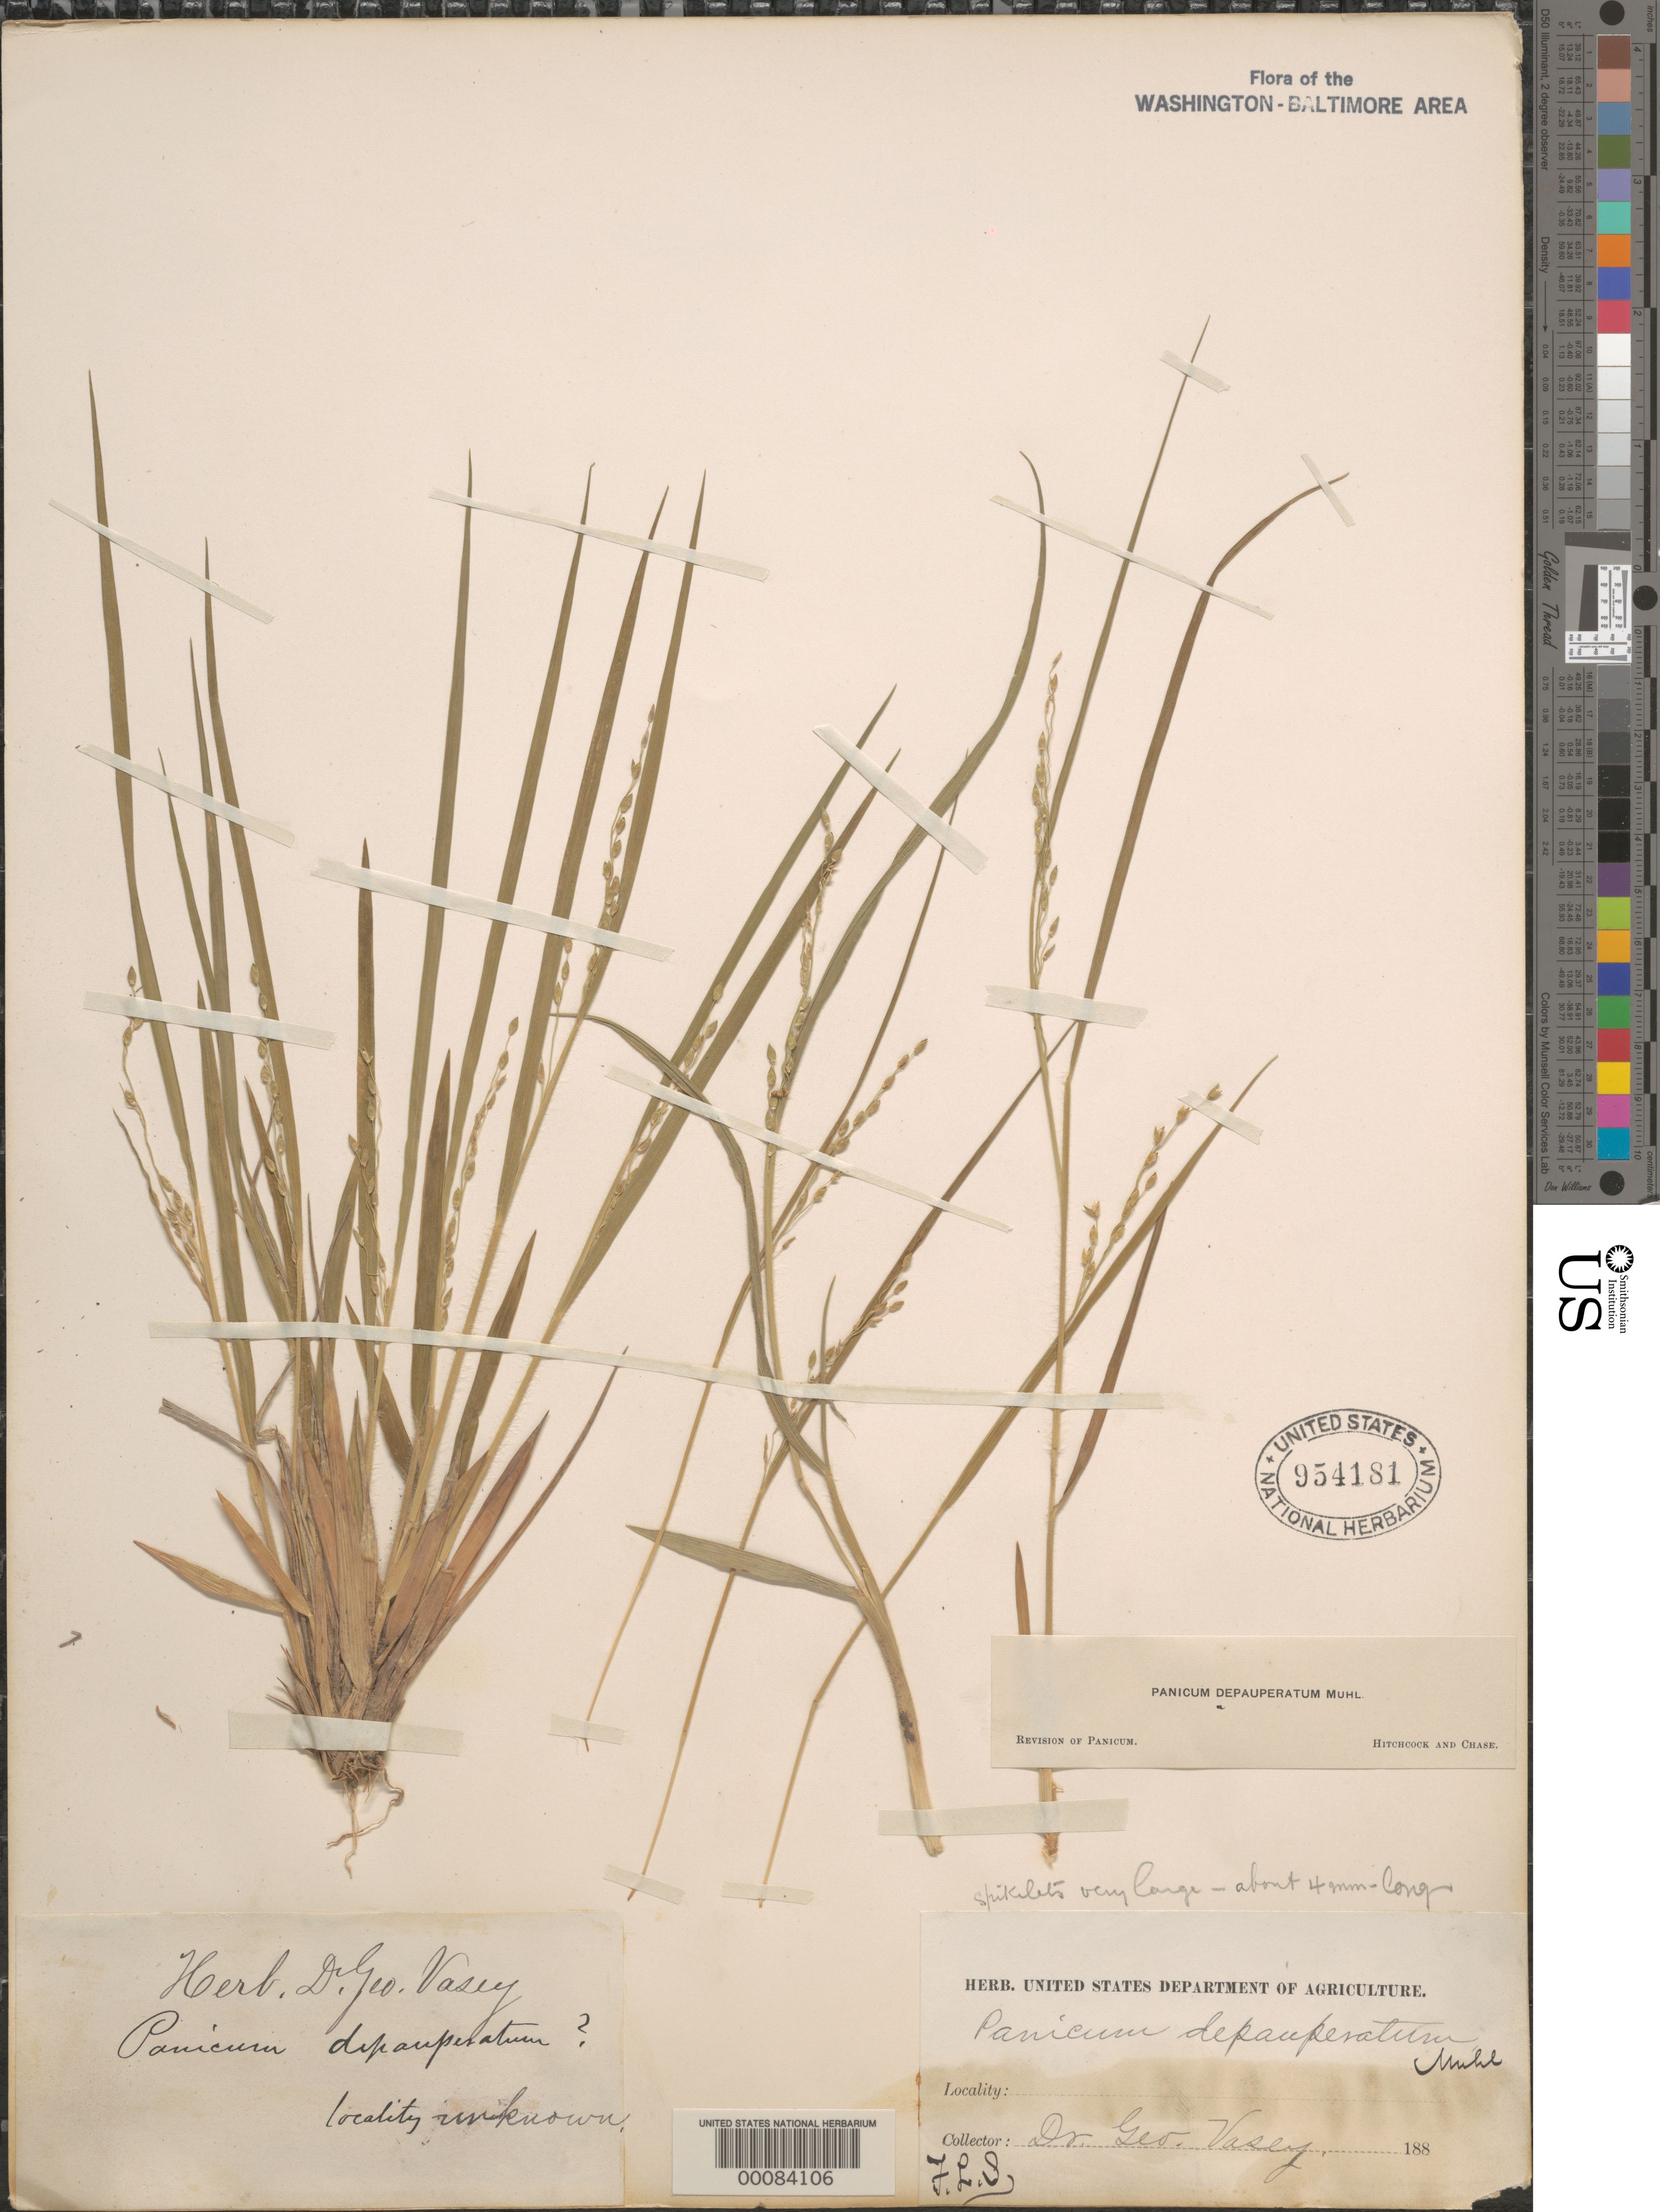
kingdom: Plantae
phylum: Tracheophyta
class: Liliopsida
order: Poales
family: Poaceae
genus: Dichanthelium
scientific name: Dichanthelium depauperatum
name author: (Muhl.) Gould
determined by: Hitchcock, A. S.; Chase, [M.] A.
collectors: G. Vasey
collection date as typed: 188-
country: United States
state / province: District of Columbia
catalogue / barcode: US 954181